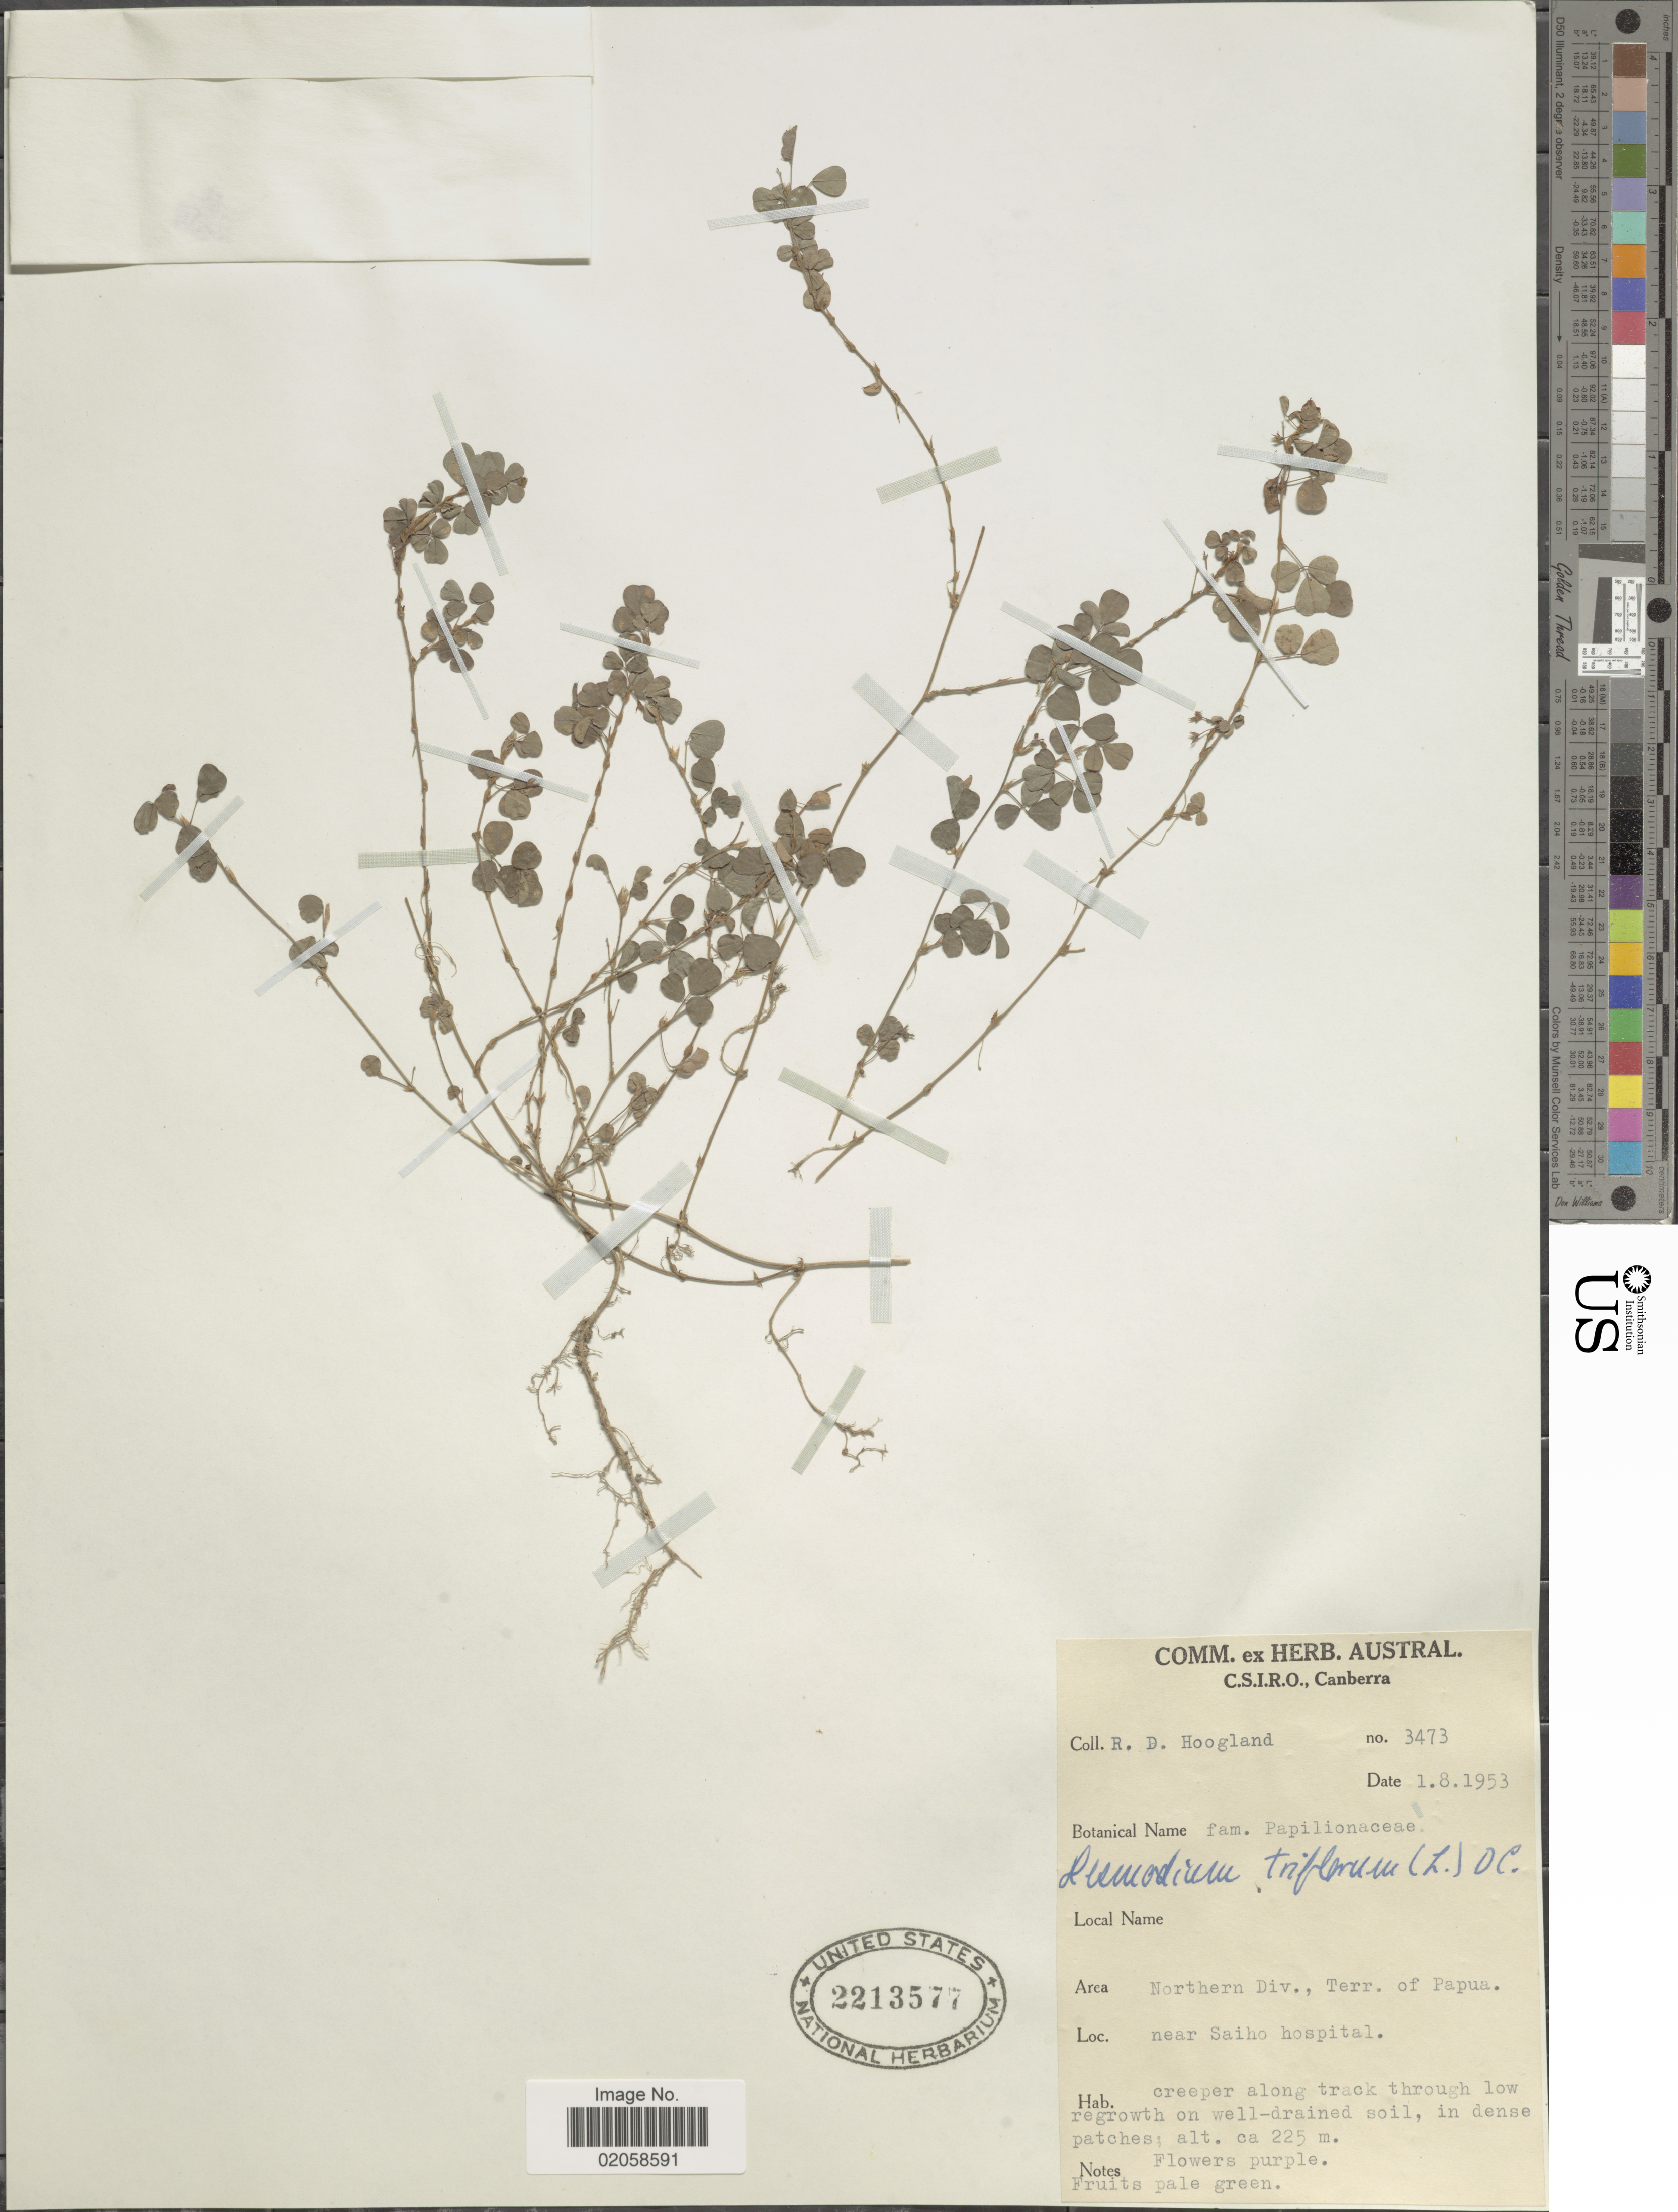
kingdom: Plantae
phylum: Tracheophyta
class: Magnoliopsida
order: Fabales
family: Fabaceae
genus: Grona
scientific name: Grona triflora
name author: (L.) H. Ohashi & K. Ohashi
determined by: Strong, Mark T., (BOT), Smithsonian Institution - National Museum of Natural History (UNITED STATES)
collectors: R. D. Hoogland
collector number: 3473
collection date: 1953-08-01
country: Papua New Guinea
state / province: Northern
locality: Northern Div., Terr. of Papua, near Saiho hospital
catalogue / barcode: US 2213577